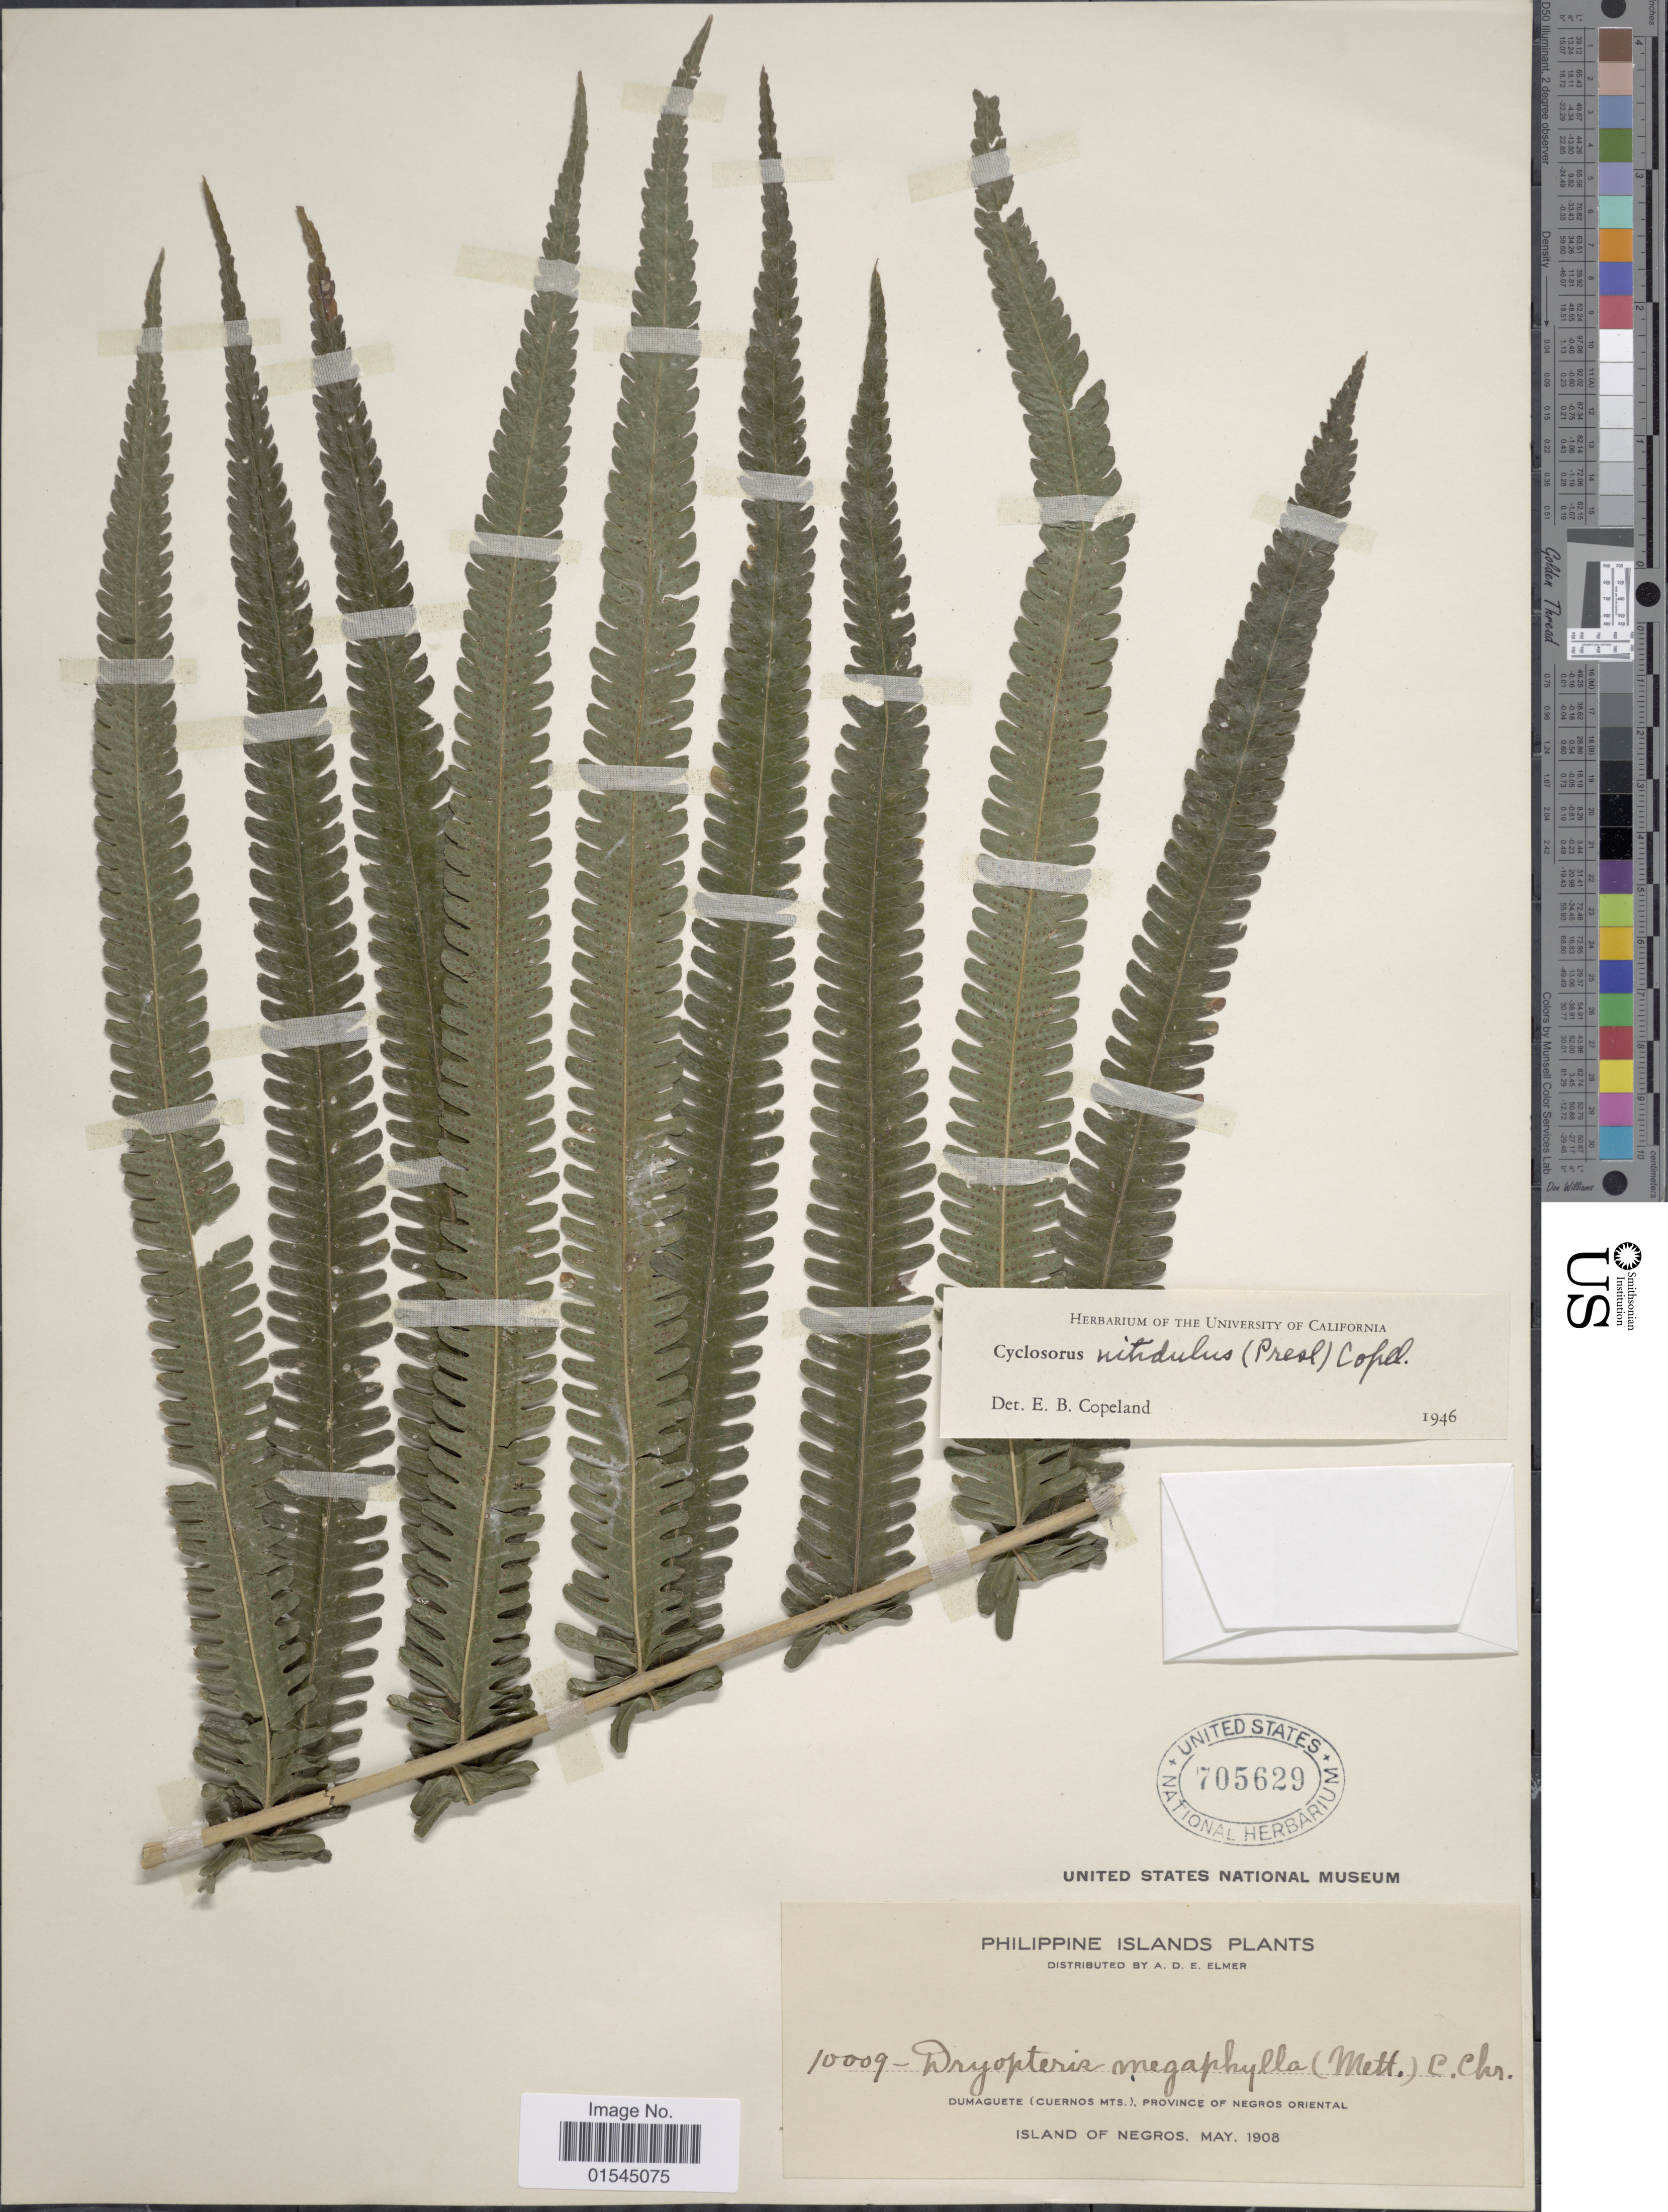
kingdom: Plantae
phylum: Tracheophyta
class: Polypodiopsida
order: Polypodiales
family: Thelypteridaceae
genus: Sphaerostephanos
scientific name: Sphaerostephanos productus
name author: (Kaulf.) Holttum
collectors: A. D. E. Elmer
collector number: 10009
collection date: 1908-05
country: Philippines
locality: Dumaguete (Cuernos Mts.), Province of Negros Oriental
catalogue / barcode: US 705629